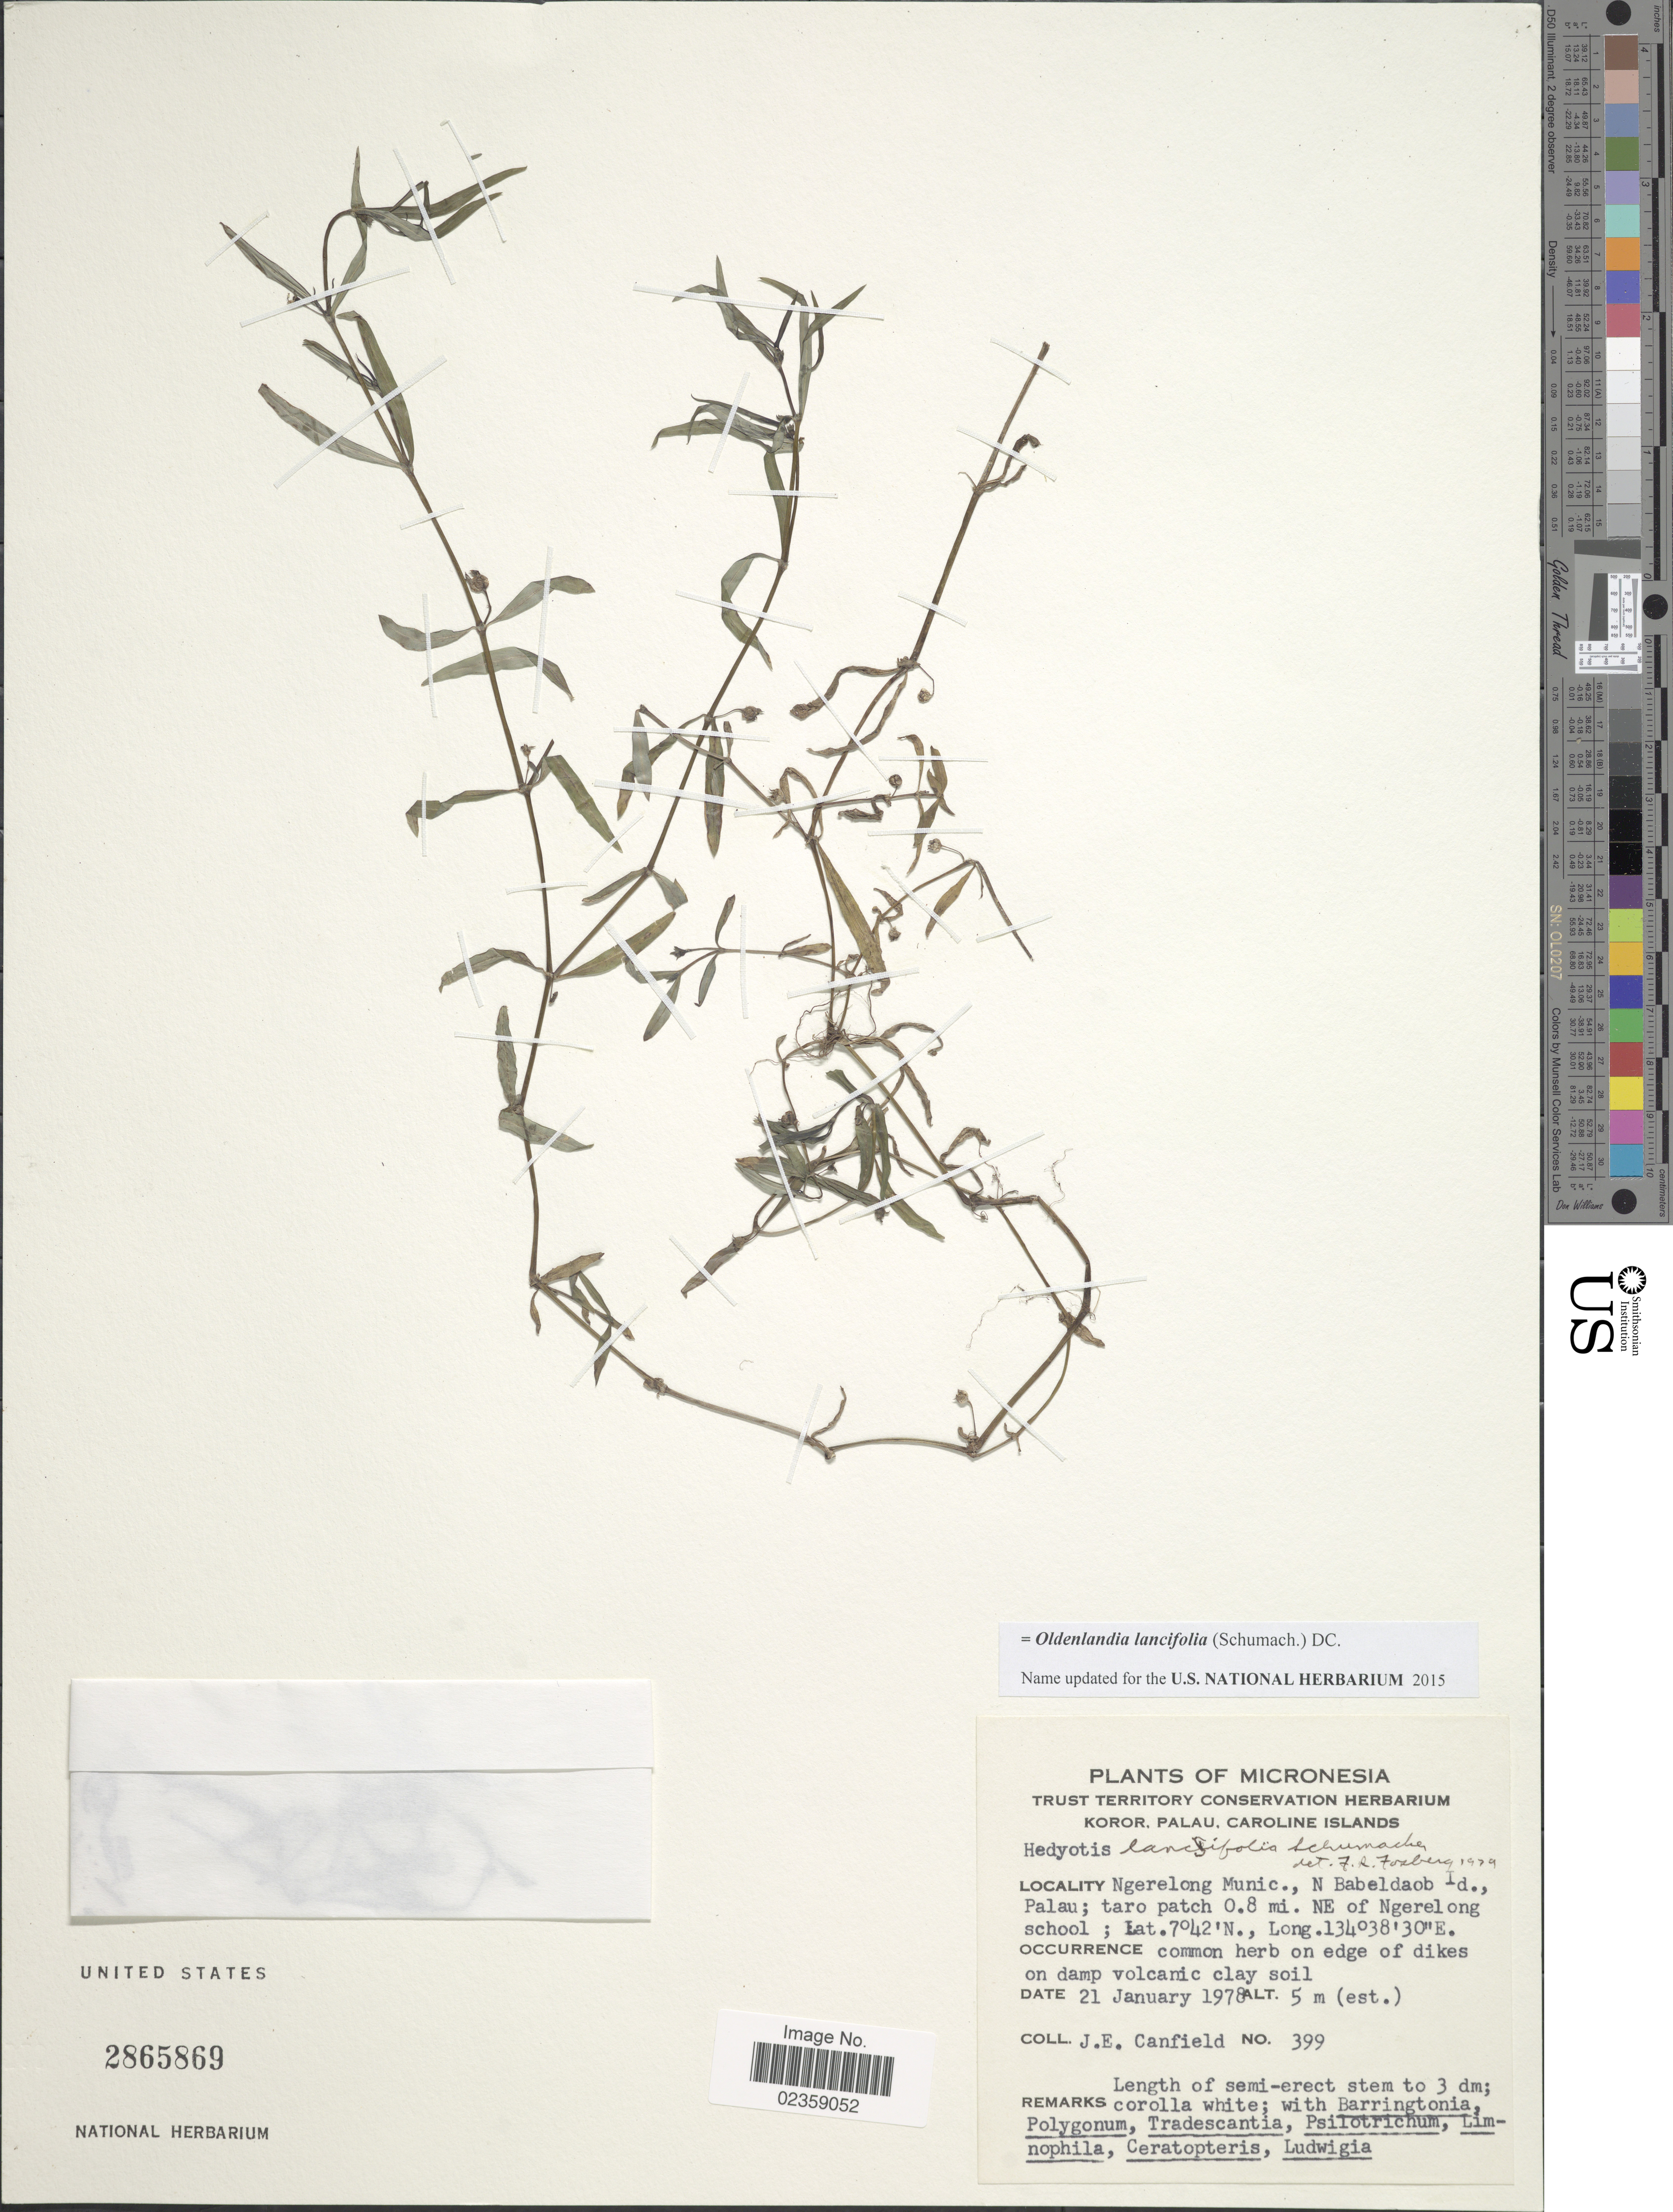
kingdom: Plantae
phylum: Tracheophyta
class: Magnoliopsida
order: Gentianales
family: Rubiaceae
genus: Oldenlandia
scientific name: Oldenlandia lancifolia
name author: (Schumach.) DC.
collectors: J. E. Canfield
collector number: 399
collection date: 1978-01-21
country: Palau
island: Babeldaob [Babelthuap]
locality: Ngerelong Munic., N Babeldaob Id., Palau; taro patch 0.8 mi. NE of Ngerelong school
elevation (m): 5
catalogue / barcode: US 2865869